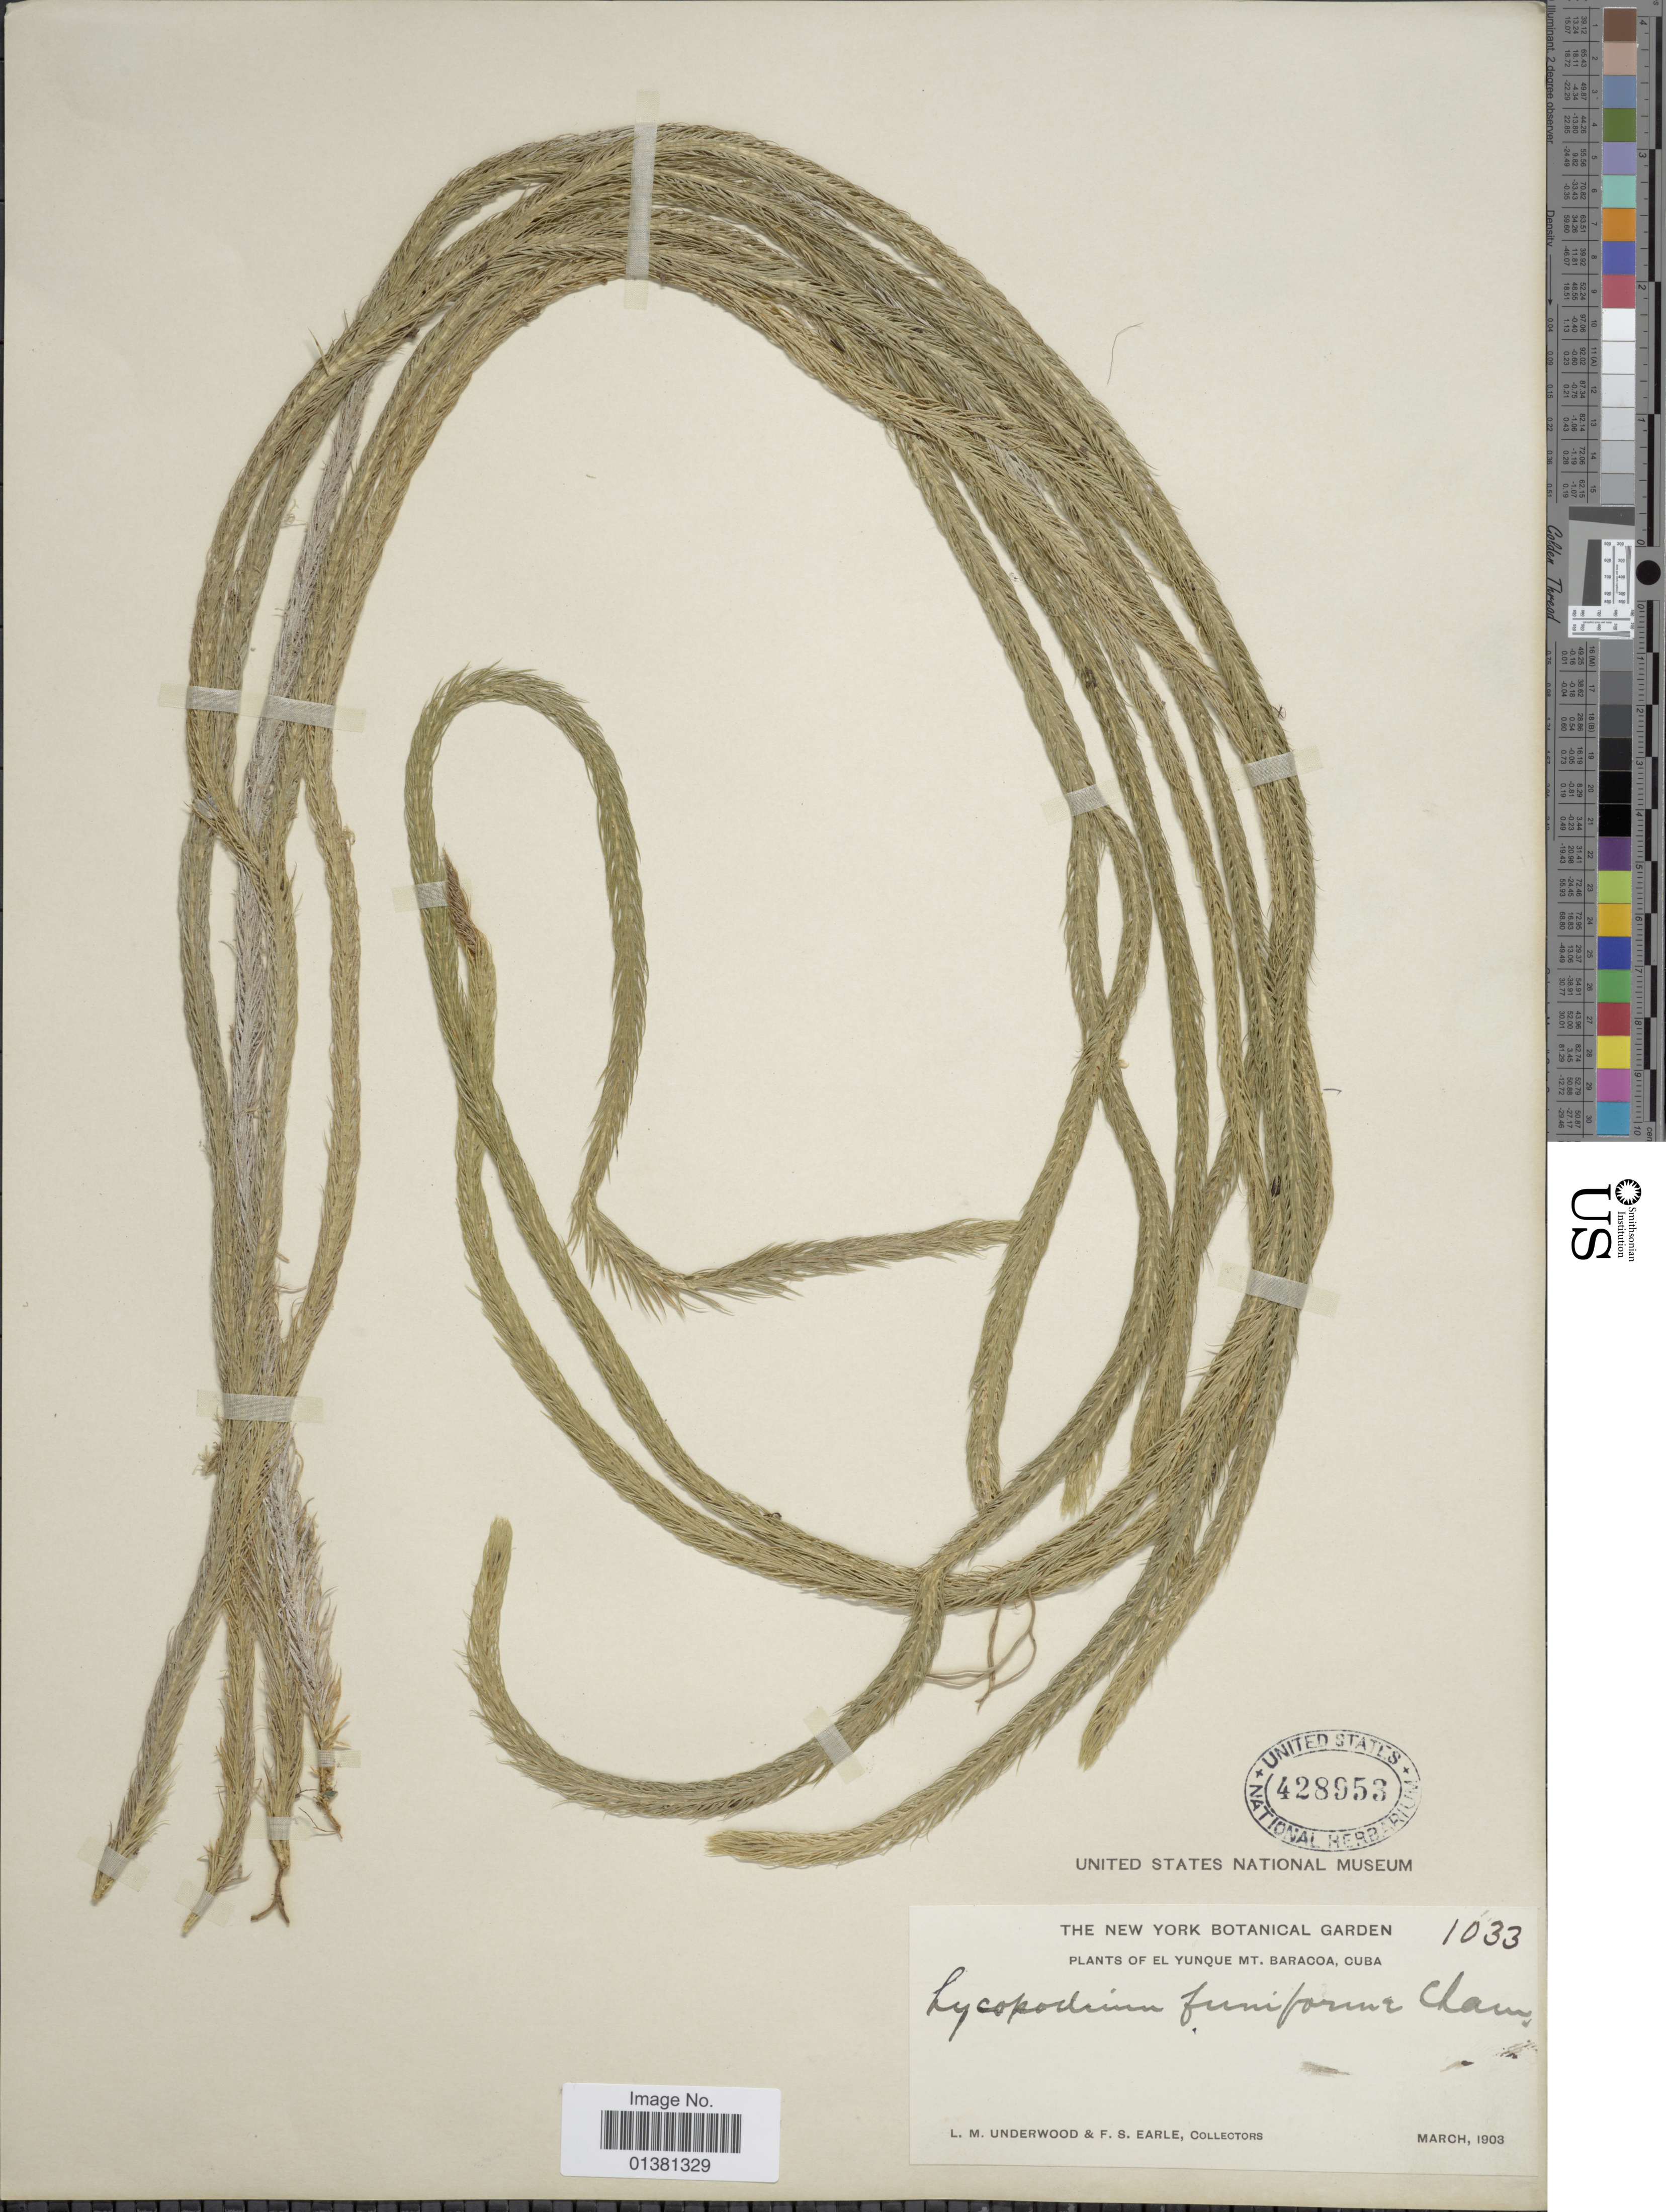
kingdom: Plantae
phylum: Tracheophyta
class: Lycopodiopsida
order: Lycopodiales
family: Lycopodiaceae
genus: Phlegmariurus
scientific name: Phlegmariurus funiformis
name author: (Cham. & Spring) B. Øllg.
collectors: L. M. Underwood & F. S. Earle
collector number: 1033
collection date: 1903-03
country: Cuba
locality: El Yunque Mt Baracoa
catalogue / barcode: US 428953